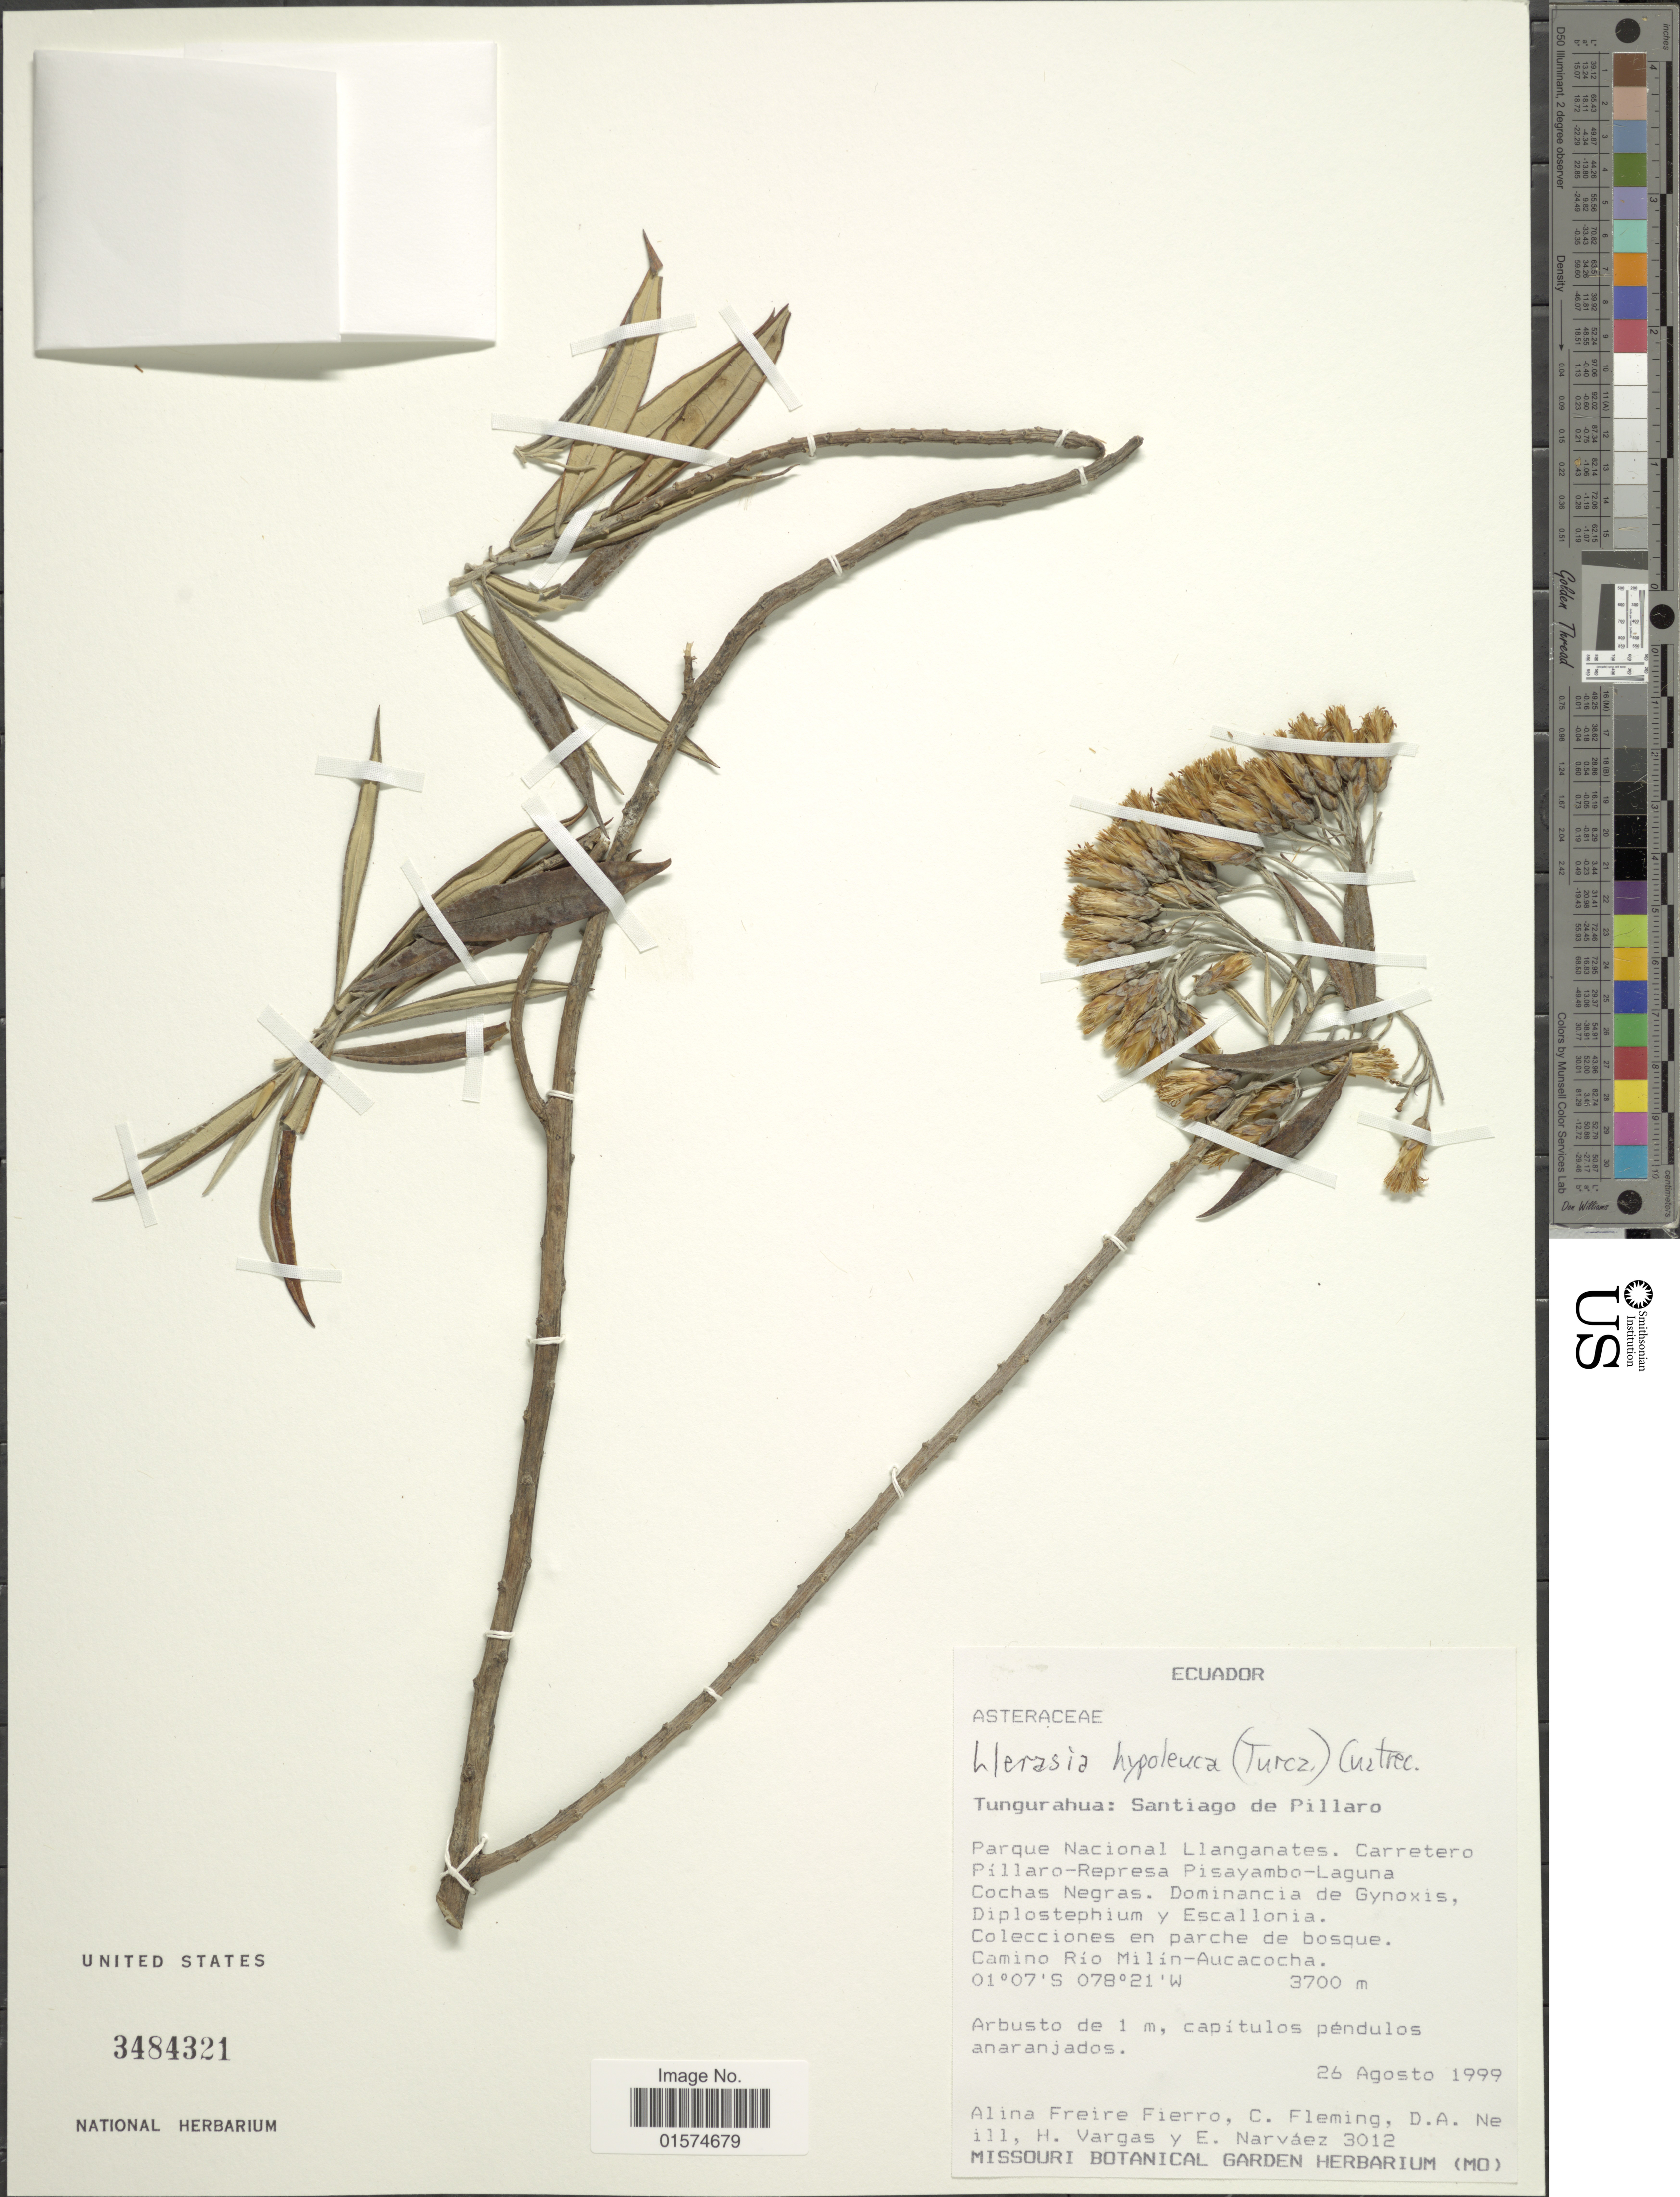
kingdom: Plantae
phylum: Tracheophyta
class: Magnoliopsida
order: Asterales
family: Asteraceae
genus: Llerasia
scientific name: Llerasia hypoleuca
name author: (Turcz.) Cuatrec.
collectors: A. Freire-Fierro, C. Fleming, D. A. Neill, H. Vargas & E. Narváez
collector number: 3012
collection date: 1999-08-26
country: Ecuador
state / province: Tungurahua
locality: Santiago de Pillaro. Parque Nacional Llanganates. Carretero Pillaro-Represa Pisayambo - Laguna Cochas Negras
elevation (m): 3700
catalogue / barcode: US 3484321